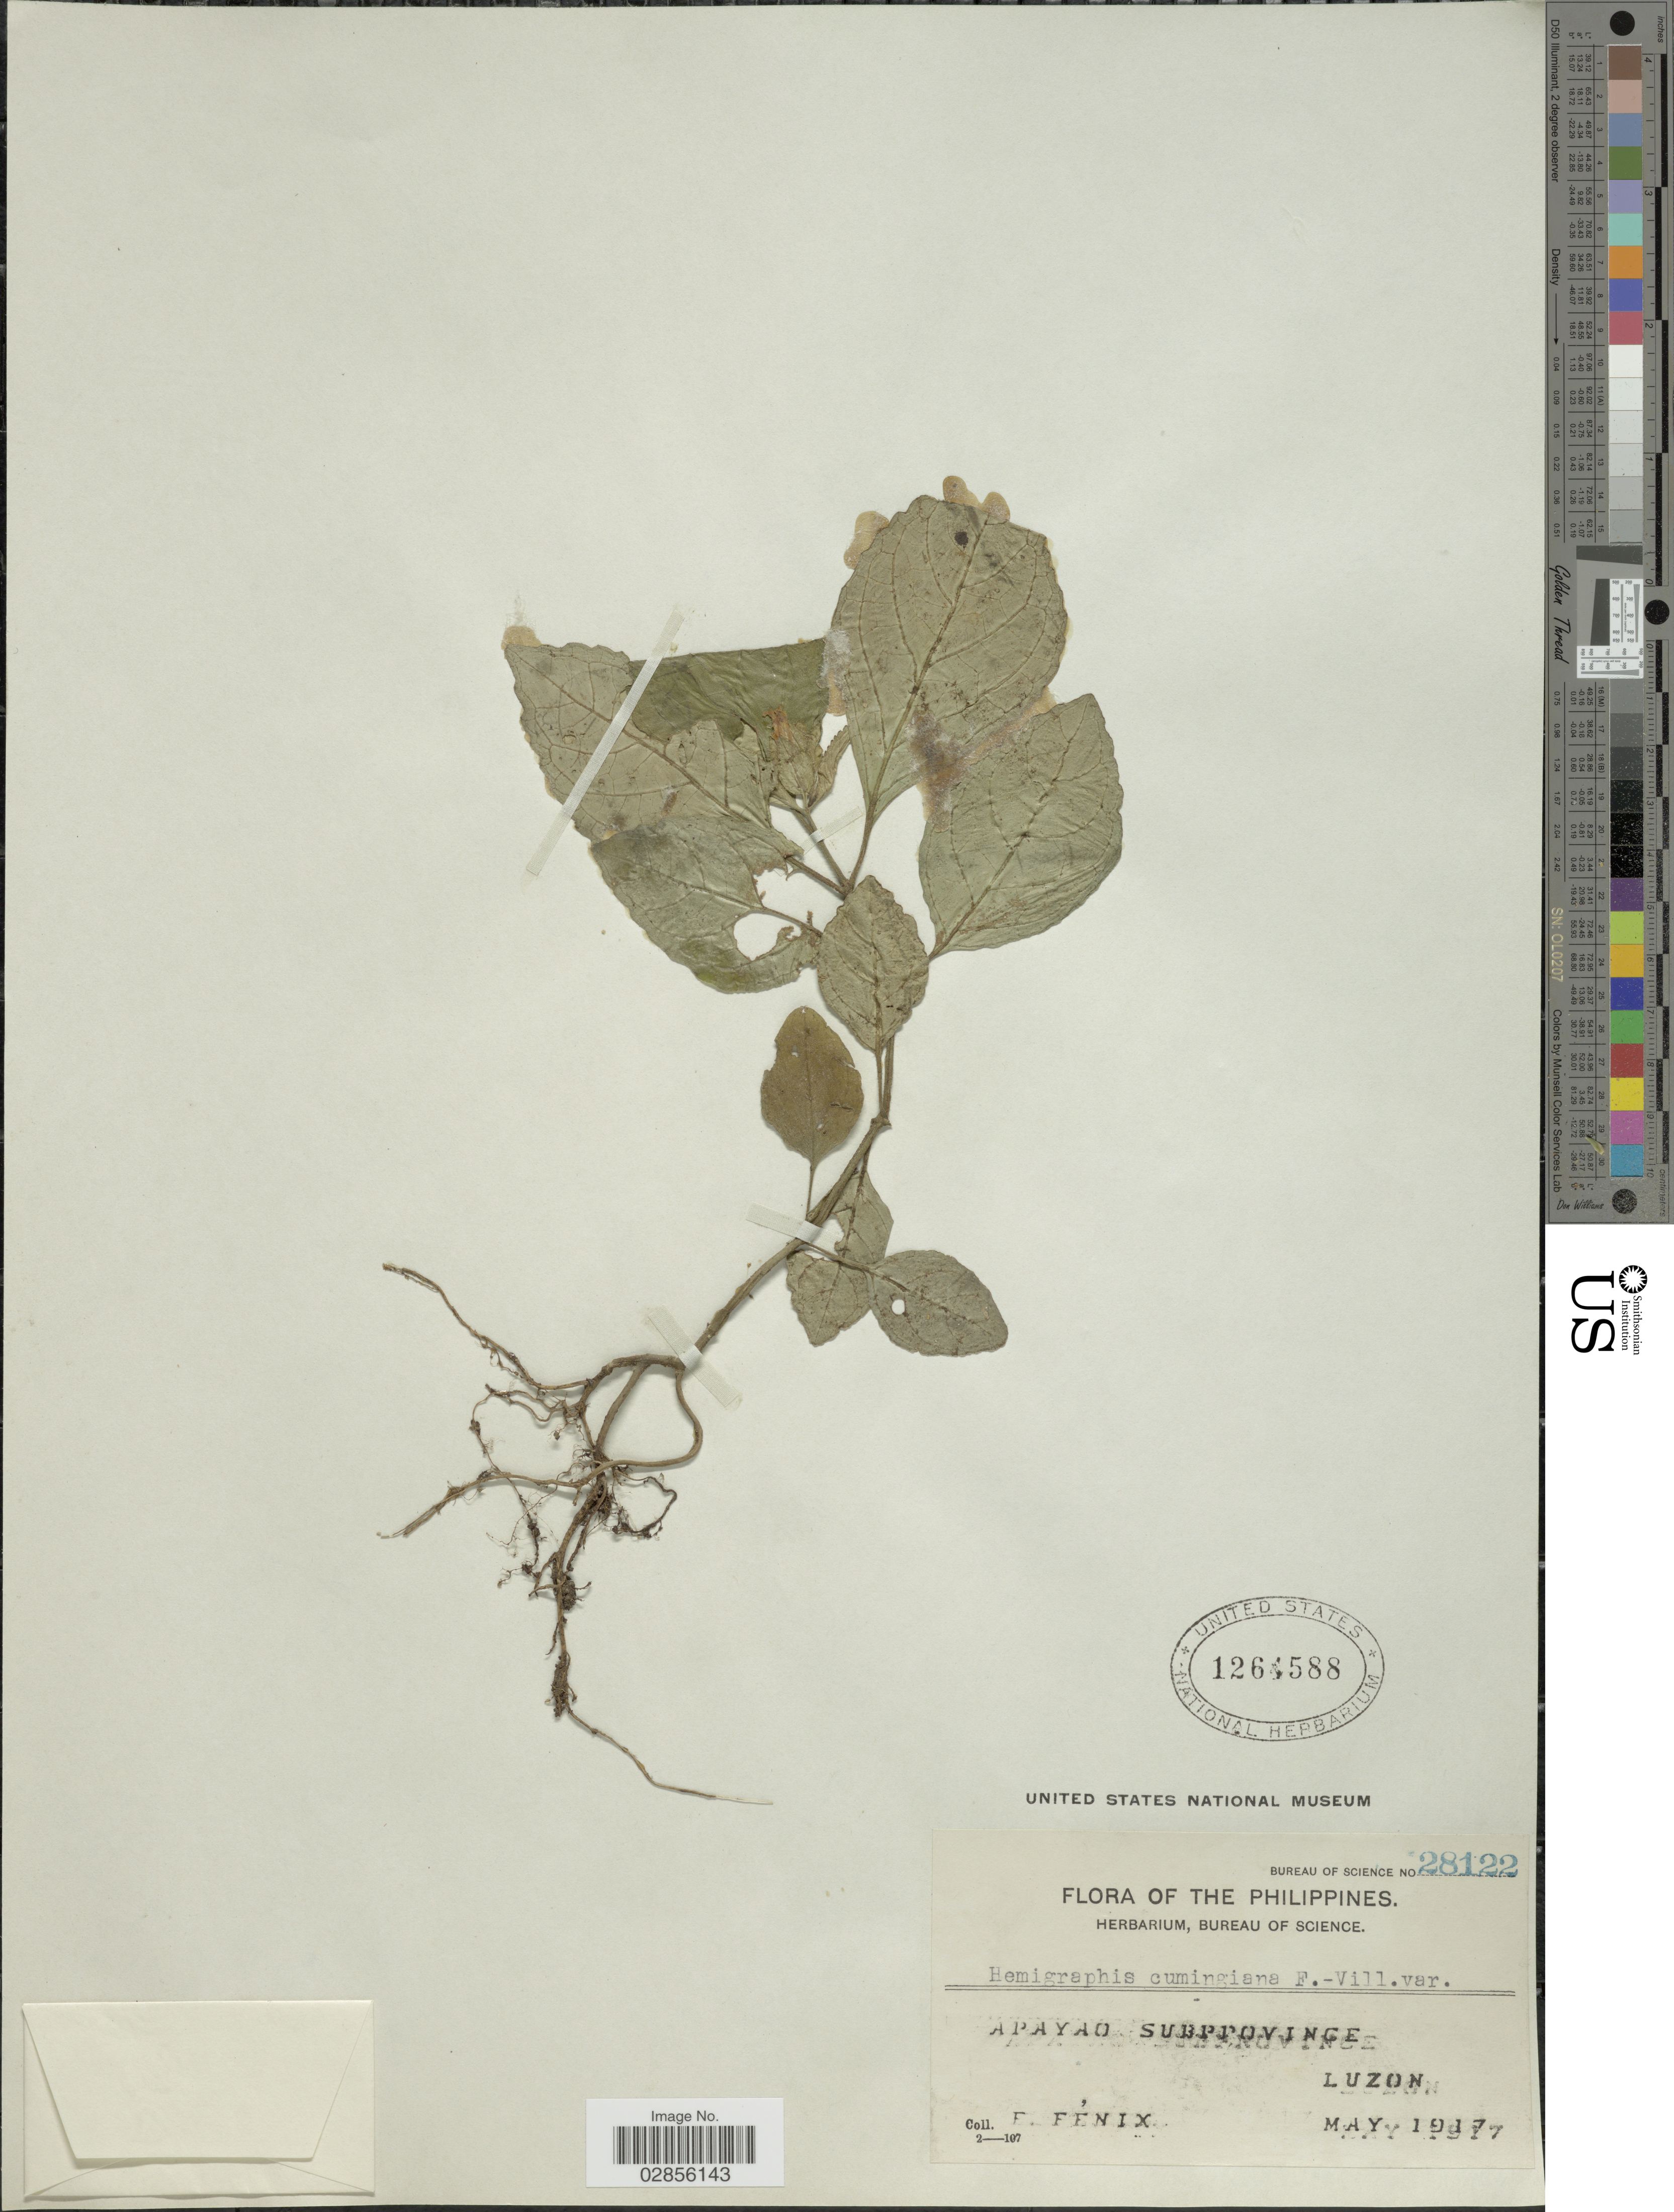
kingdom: Plantae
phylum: Tracheophyta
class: Magnoliopsida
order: Lamiales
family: Acanthaceae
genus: Hemigraphis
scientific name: Hemigraphis cumingiana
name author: Fern.-Vill.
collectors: E. Fénix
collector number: Bureau of Science 28122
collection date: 1917-05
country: Philippines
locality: Apayao Subprovince, Luzon.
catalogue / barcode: US 1264588